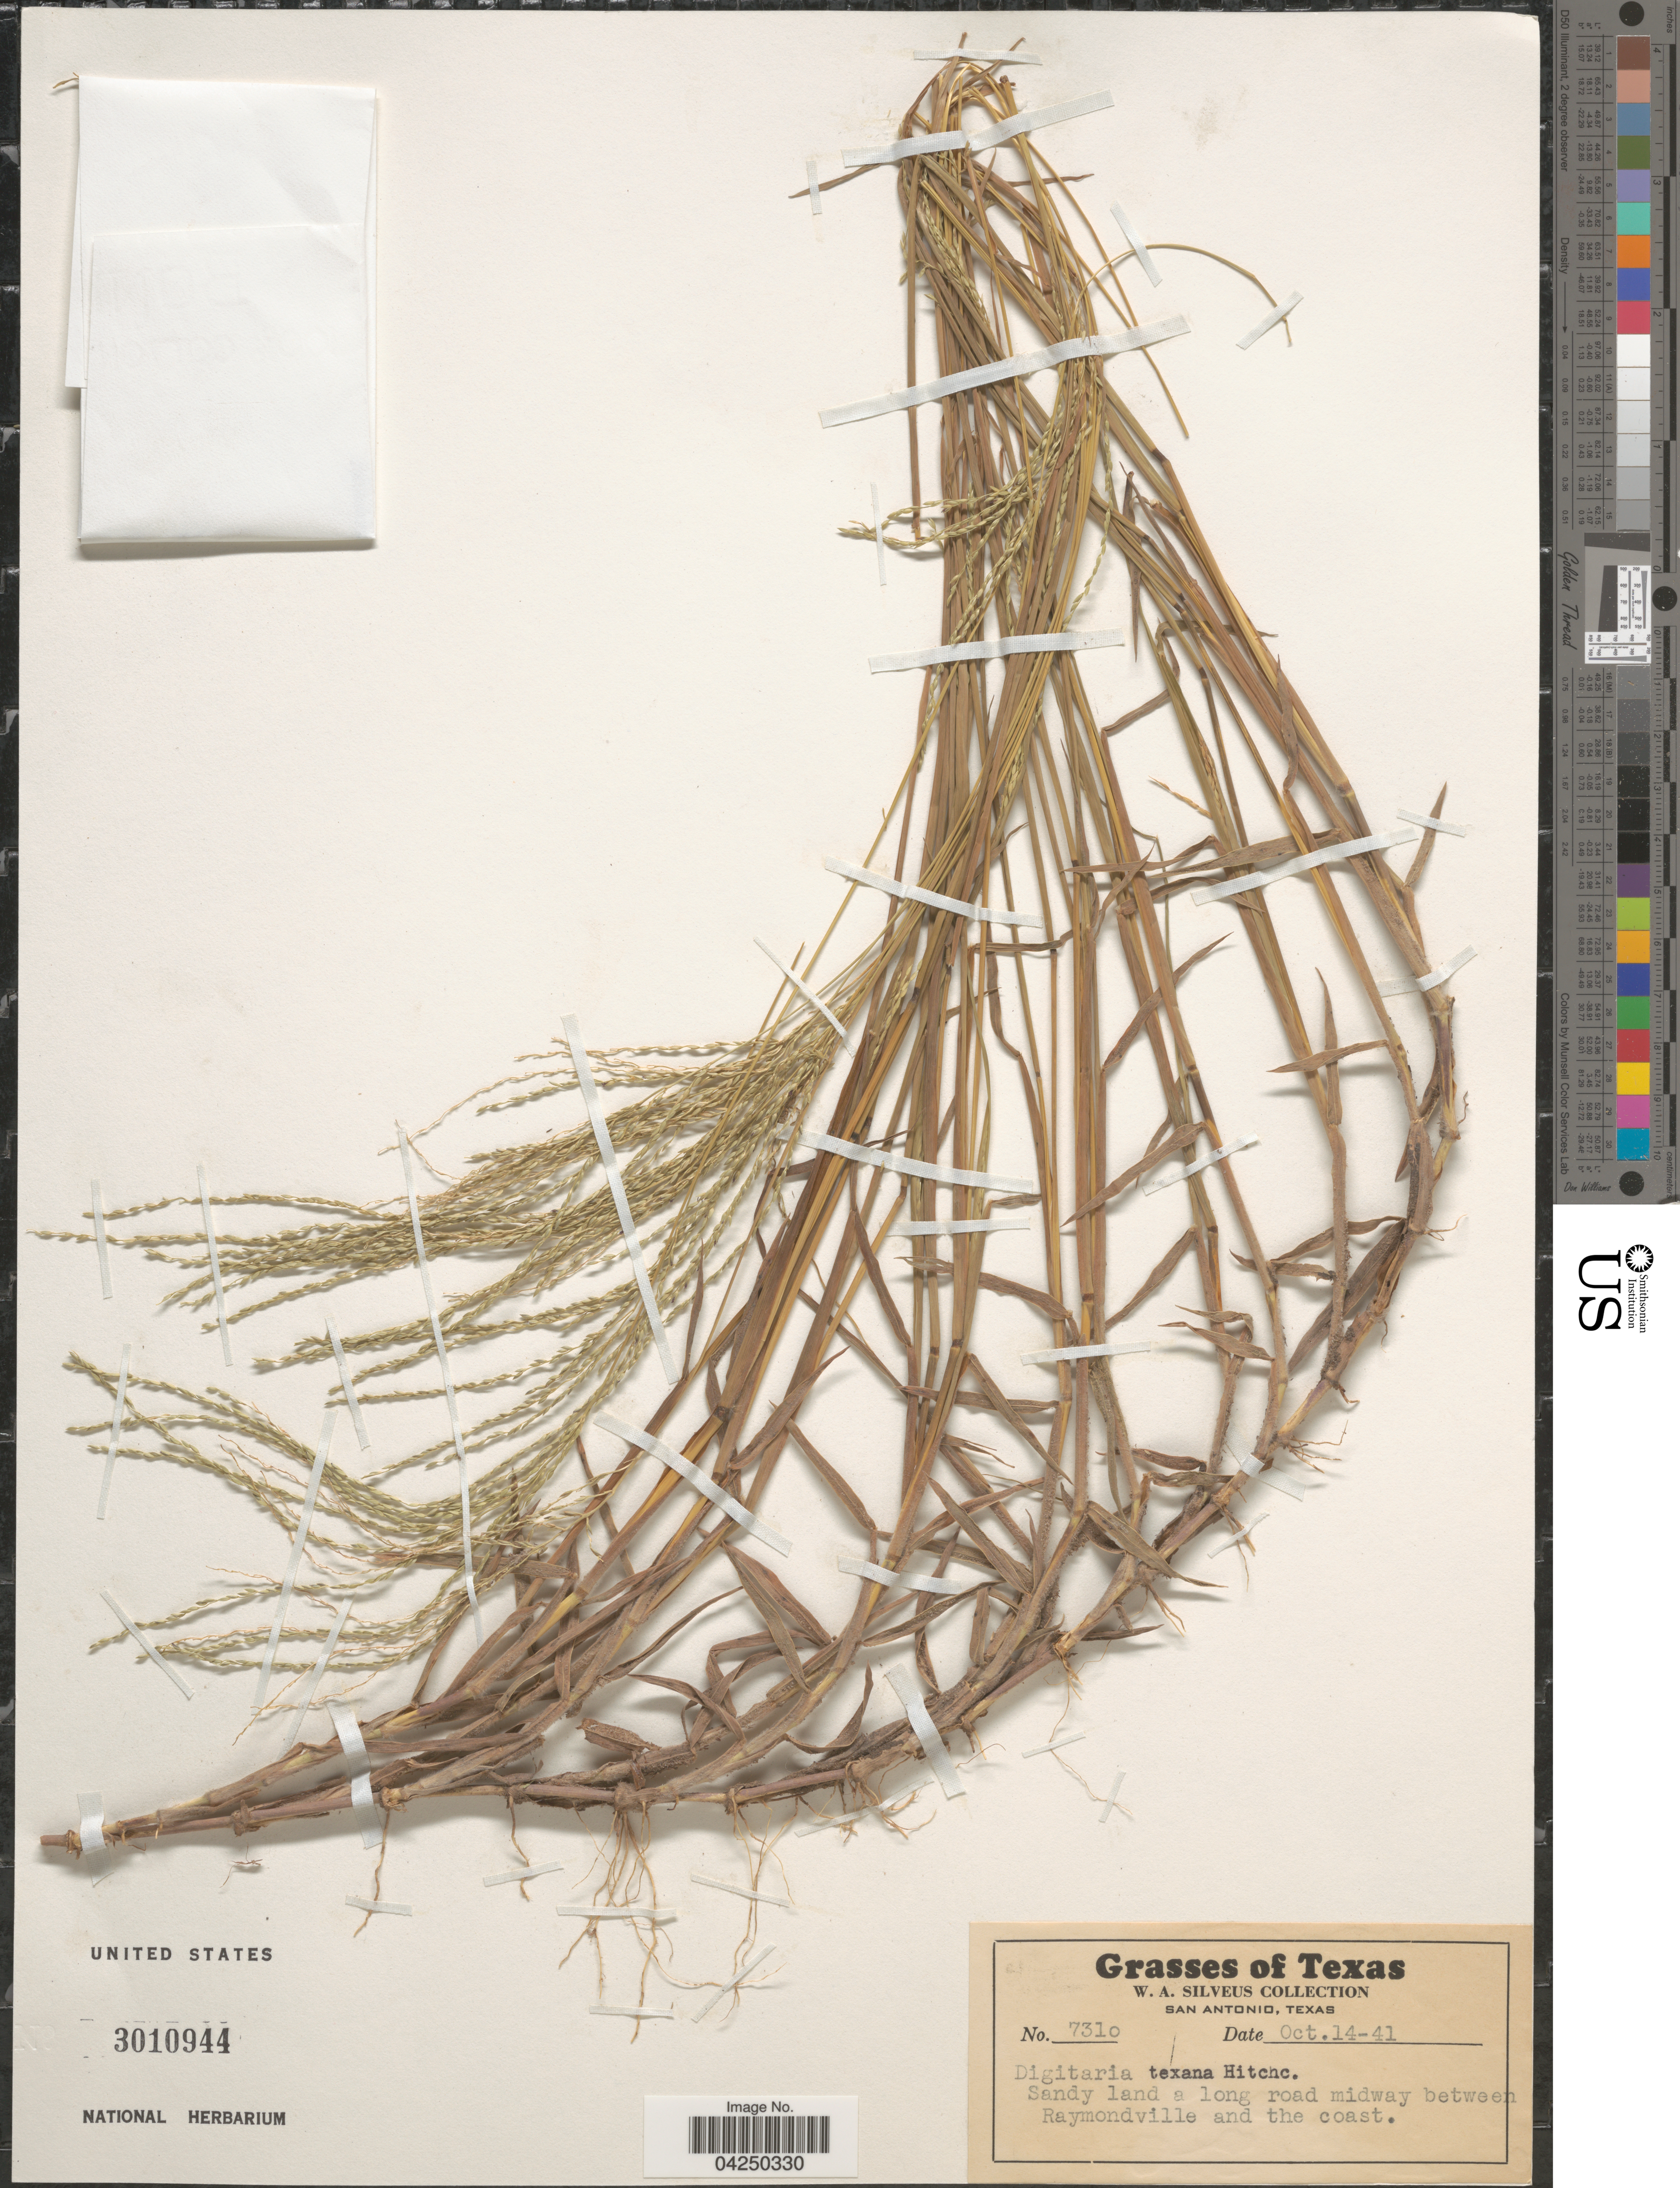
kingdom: Plantae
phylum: Tracheophyta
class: Liliopsida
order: Poales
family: Poaceae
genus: Digitaria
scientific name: Digitaria texana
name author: Hitchc.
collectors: W. Silveus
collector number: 7310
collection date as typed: Transcribed d/m/y: 14/10/41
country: United States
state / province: Texas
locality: Sandy land a long road midway between Raymondville and the coast.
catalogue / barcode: US 3010944